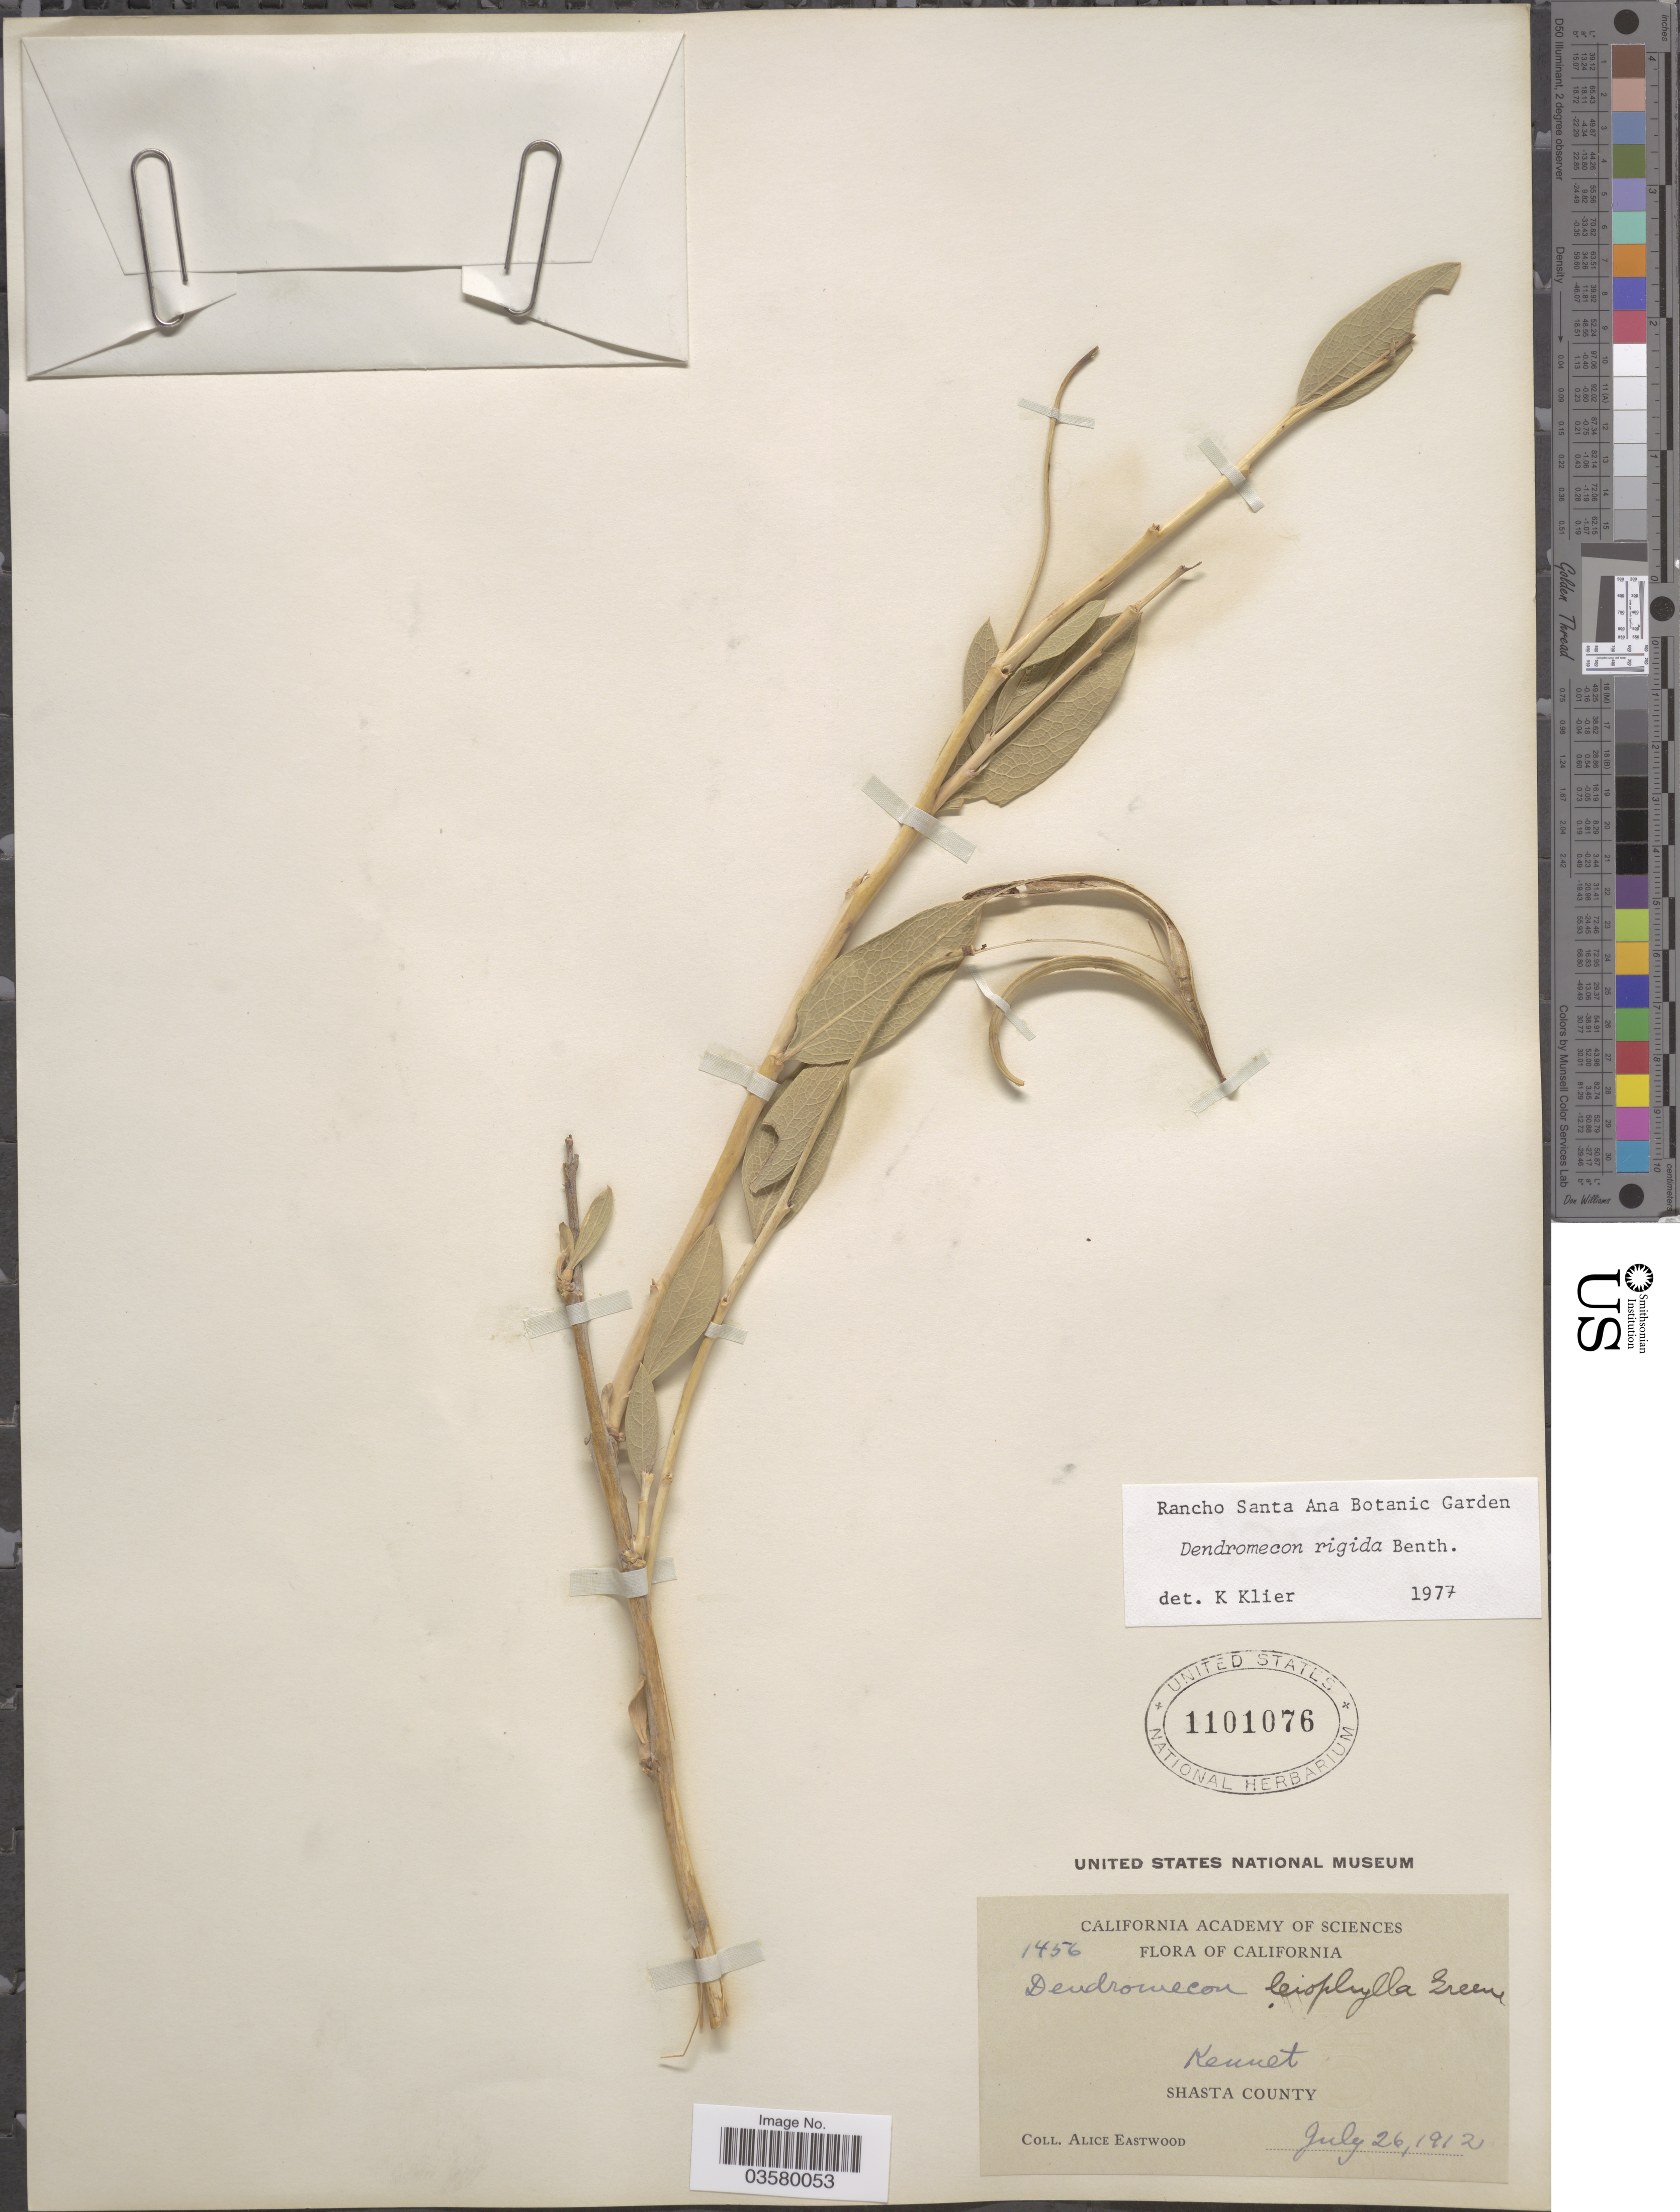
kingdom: Plantae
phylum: Tracheophyta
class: Magnoliopsida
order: Ranunculales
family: Papaveraceae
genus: Dendromecon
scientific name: Dendromecon rigida subsp. rigida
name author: Benth.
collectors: A. Eastwood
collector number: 1456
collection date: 1912-07-26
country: United States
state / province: California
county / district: Shasta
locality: Kennet, Shasta County.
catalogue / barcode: US 1101076